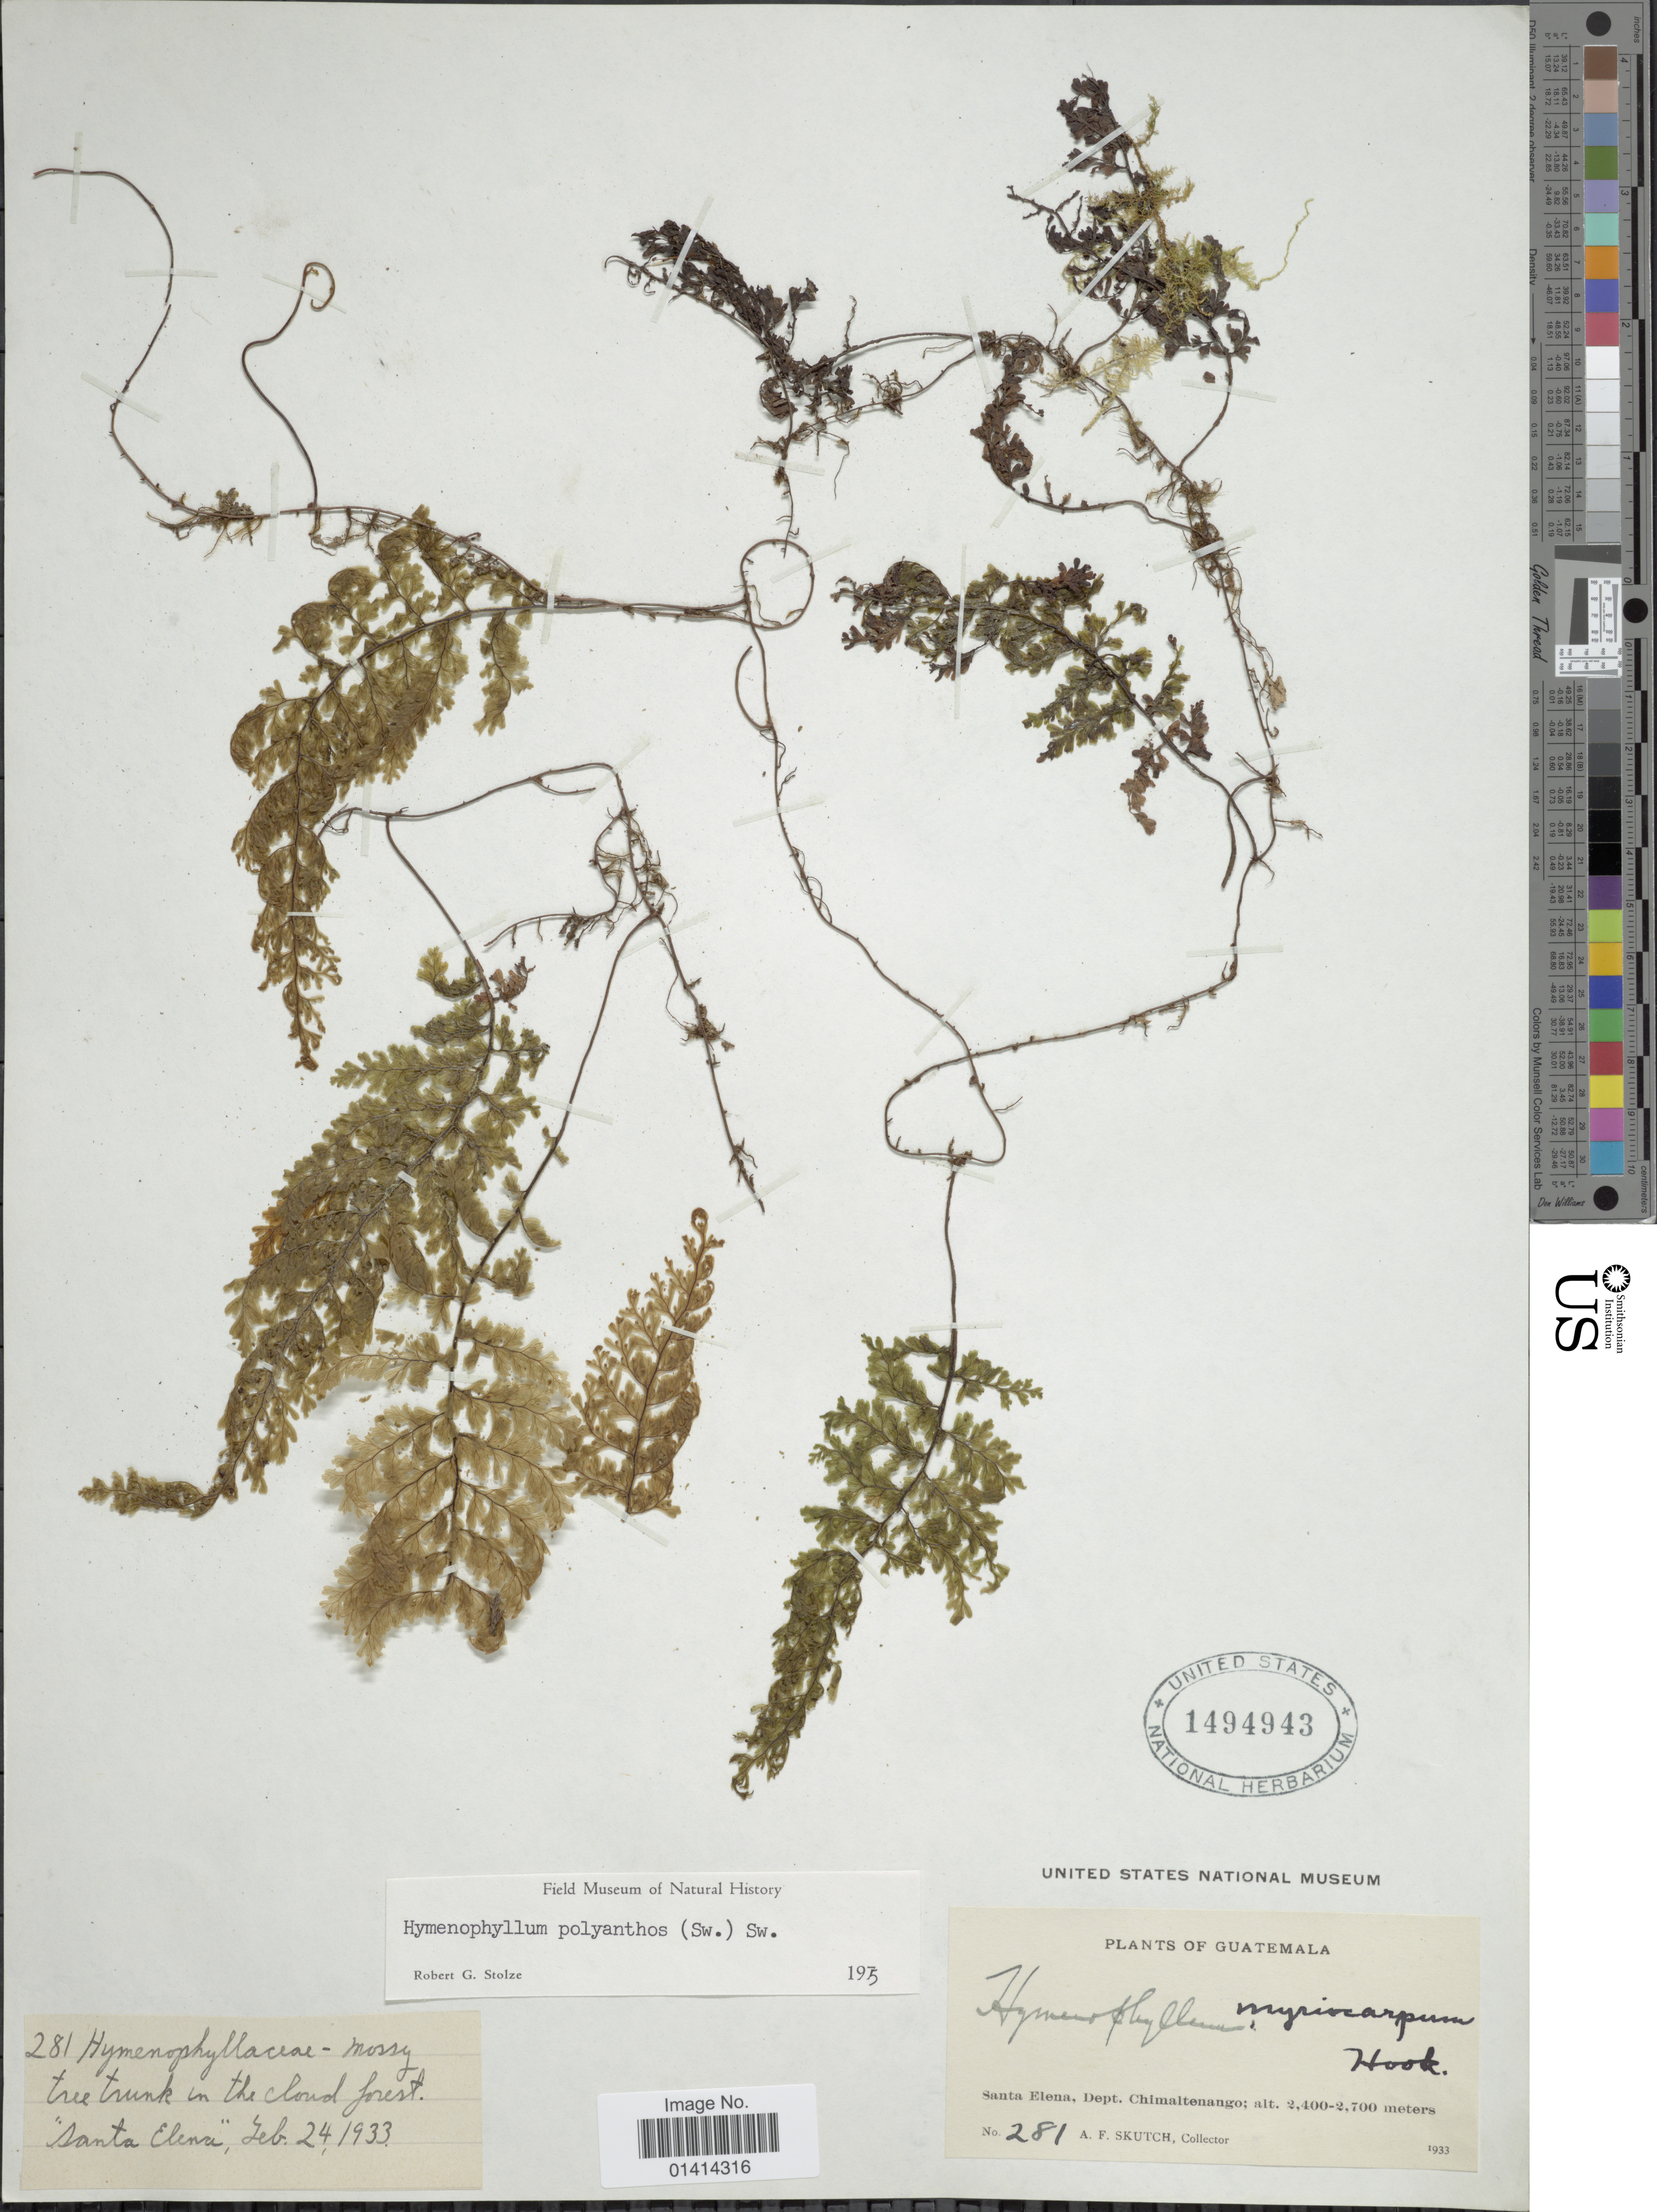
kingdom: Plantae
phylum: Tracheophyta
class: Polypodiopsida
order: Hymenophyllales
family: Hymenophyllaceae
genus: Hymenophyllum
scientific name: Hymenophyllum polyanthos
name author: (Sw.) Sw.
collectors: A. F. Skutch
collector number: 281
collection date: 1933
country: Guatemala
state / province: Chimaltenango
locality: Santa Elena,Dept Chimaltenango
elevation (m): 2400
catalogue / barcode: US 1494943